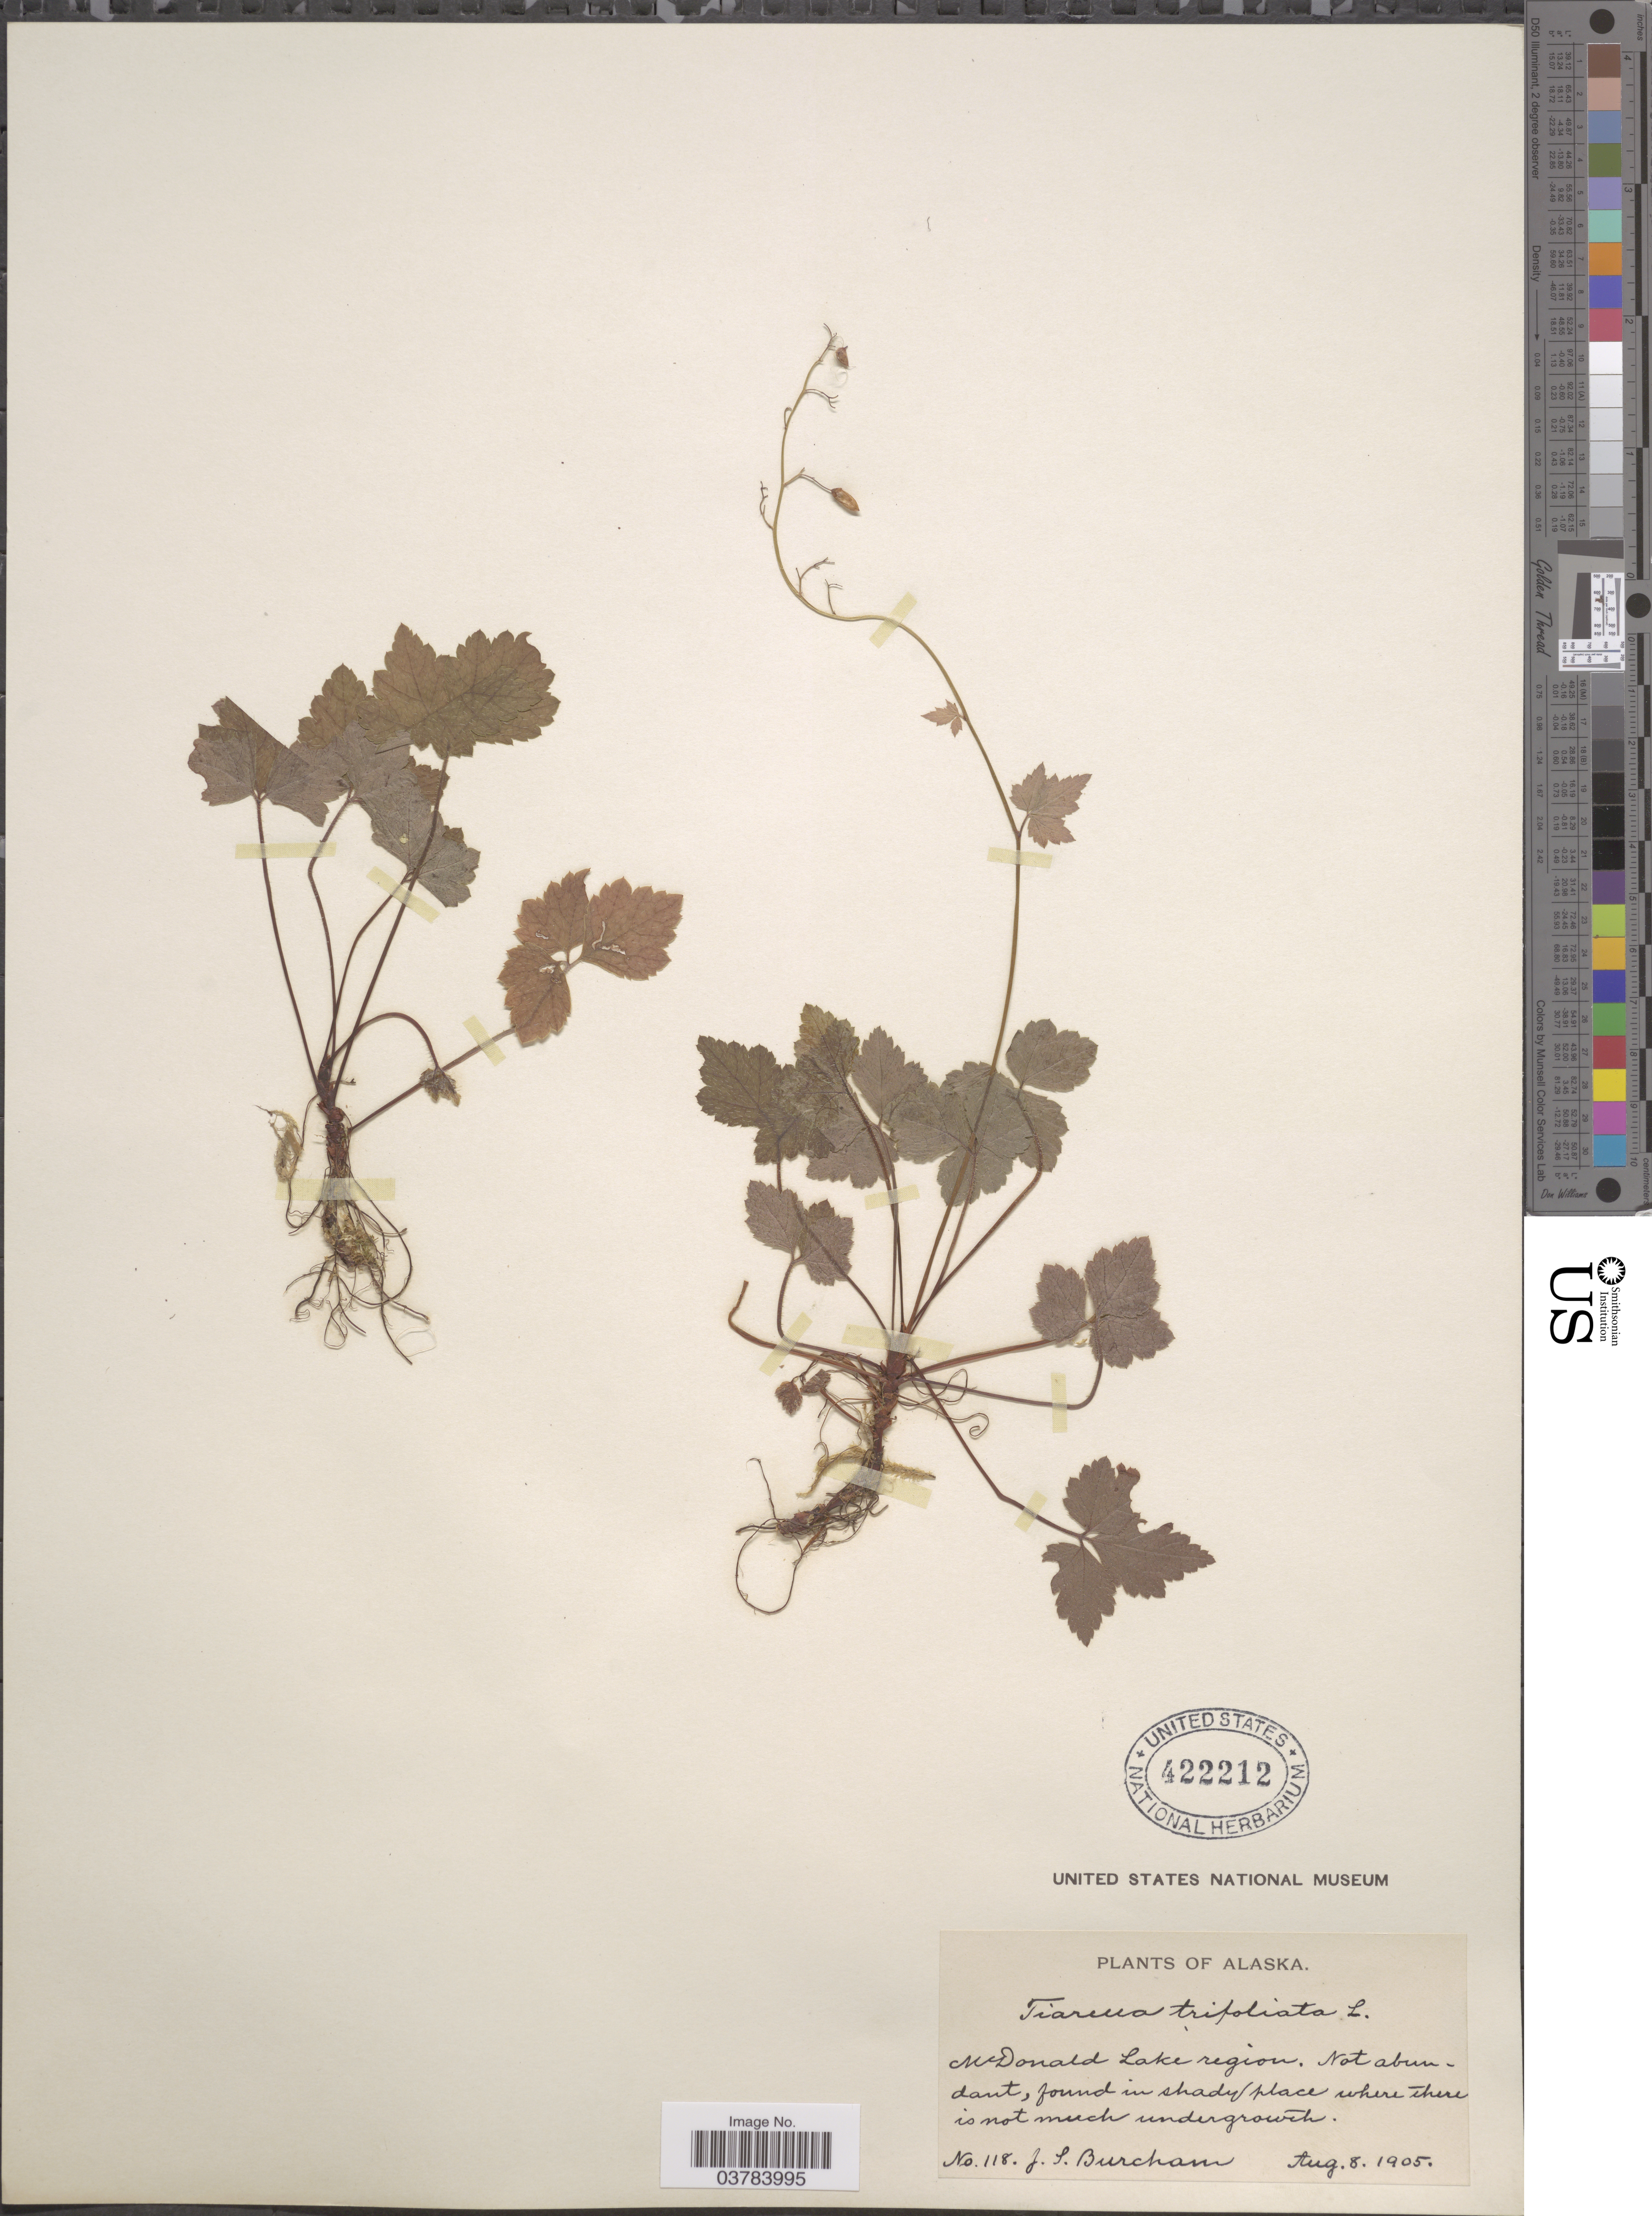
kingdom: Plantae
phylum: Tracheophyta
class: Magnoliopsida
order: Saxifragales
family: Saxifragaceae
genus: Tiarella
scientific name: Tiarella trifoliata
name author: L.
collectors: J. Burcham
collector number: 118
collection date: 1905-08-08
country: United States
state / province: Alaska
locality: McDonald Lake region.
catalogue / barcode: US 422212